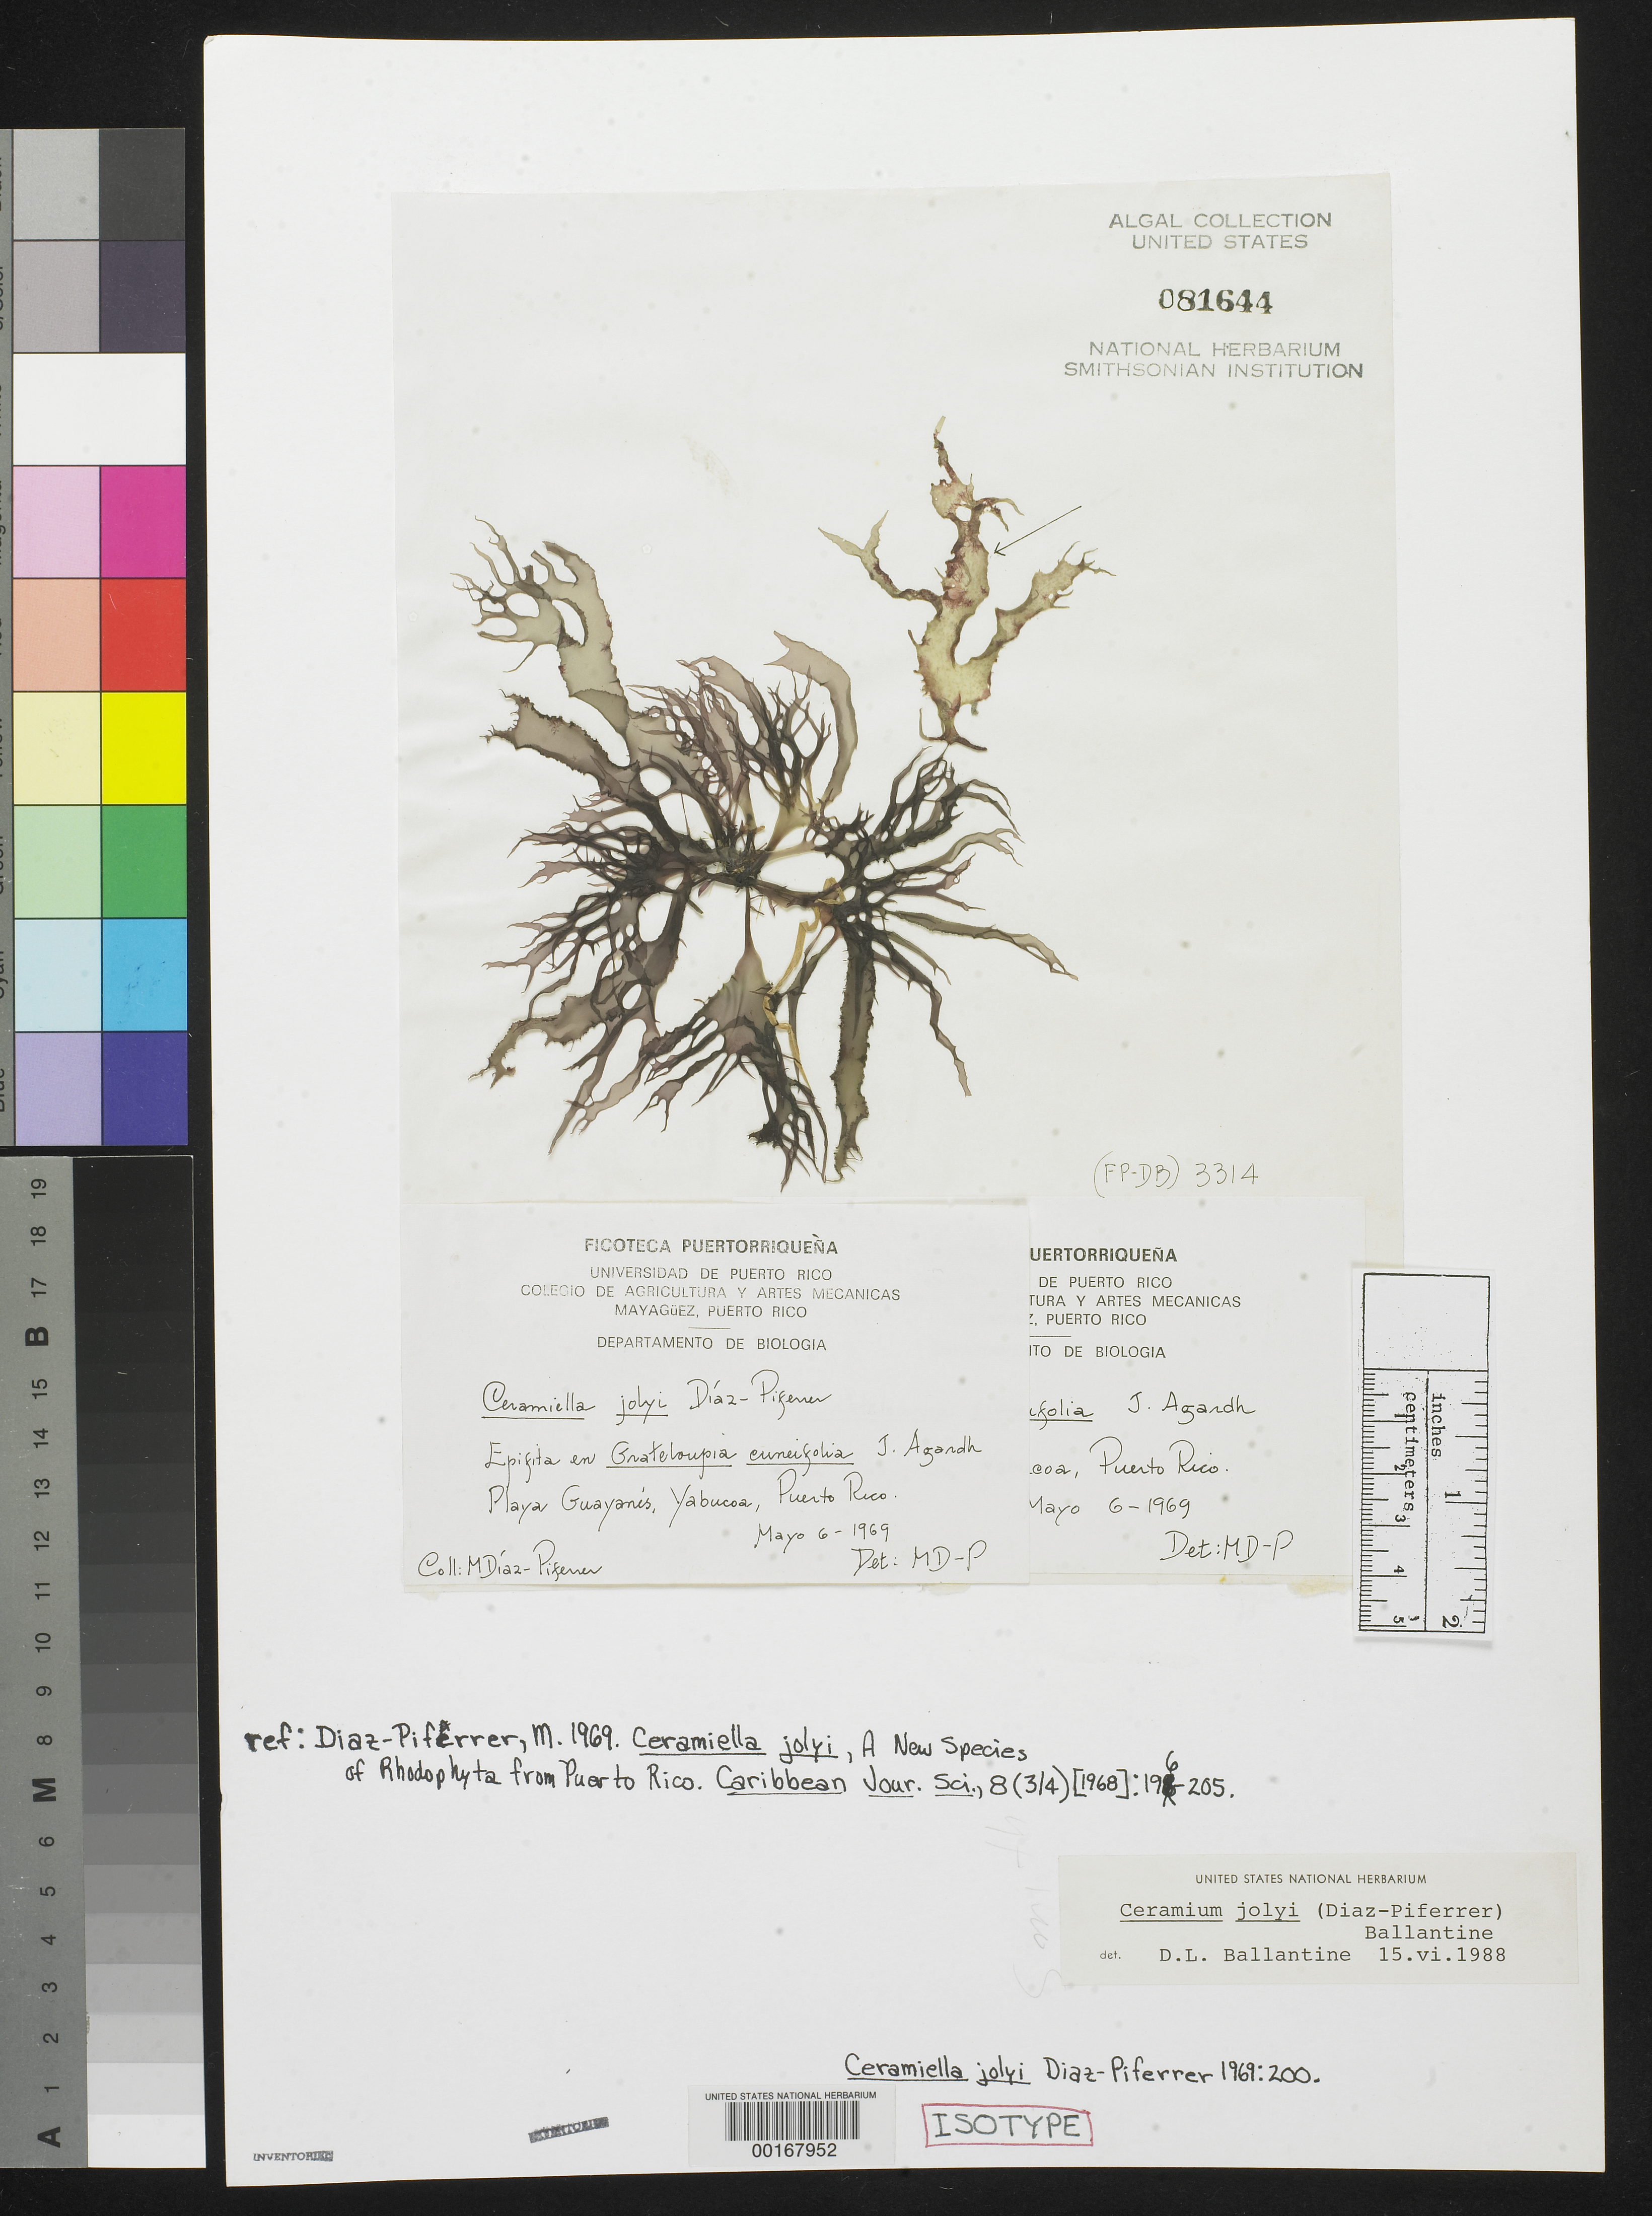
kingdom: Plantae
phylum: Rhodophyta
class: Florideophyceae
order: Ceramiales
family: Ceramiaceae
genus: Ceramiella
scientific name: Ceramiella jolyi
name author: Diaz-Piferrer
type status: Isotype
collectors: M. Diaz-Piferrer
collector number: (FP-DB) 3314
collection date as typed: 06 May 1969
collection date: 1969-05-06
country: Puerto Rico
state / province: Yabucoa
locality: Playa Guayanes.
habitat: Epiphyte on Grateloupia cuneifolia J. Ag.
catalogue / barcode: US 81644